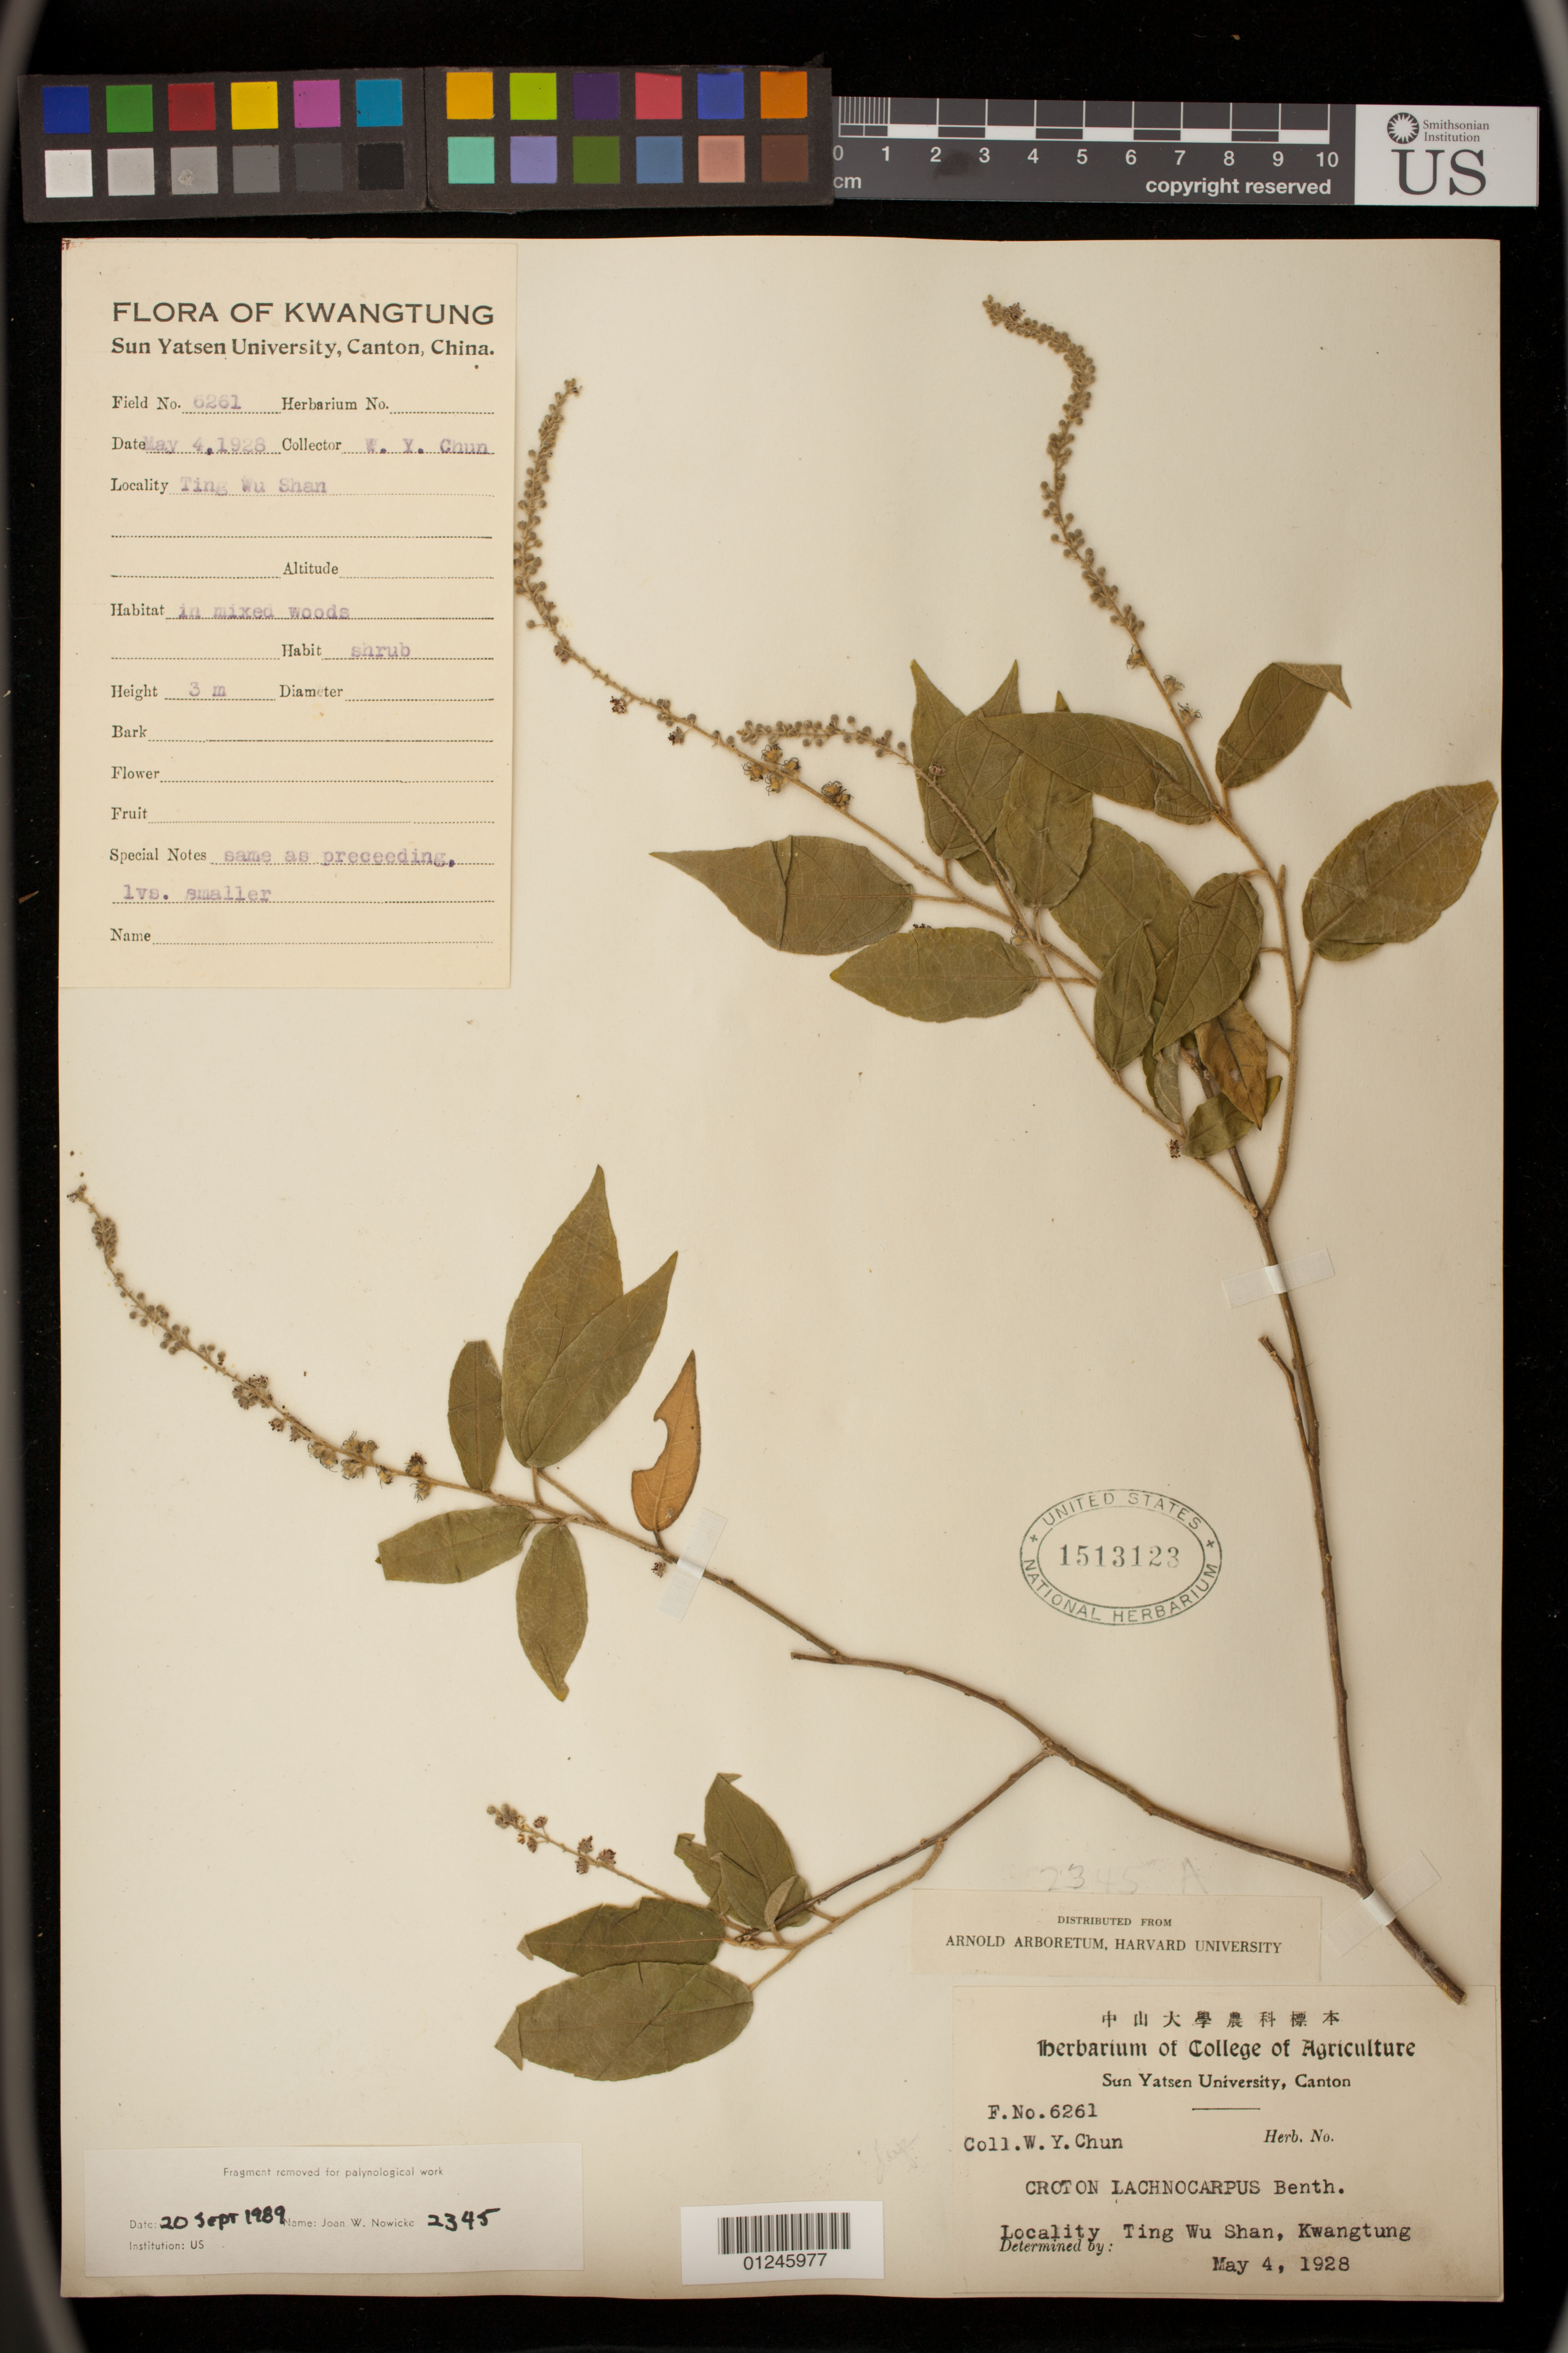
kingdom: Plantae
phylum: Tracheophyta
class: Magnoliopsida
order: Malpighiales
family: Euphorbiaceae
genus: Croton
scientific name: Croton lachnocarpus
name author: Benth.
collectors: W. Y. Chun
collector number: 6261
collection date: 1928-05-04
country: China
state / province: Guangdong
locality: Ting Wu Shan, Kwangtung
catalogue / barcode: US 1513123